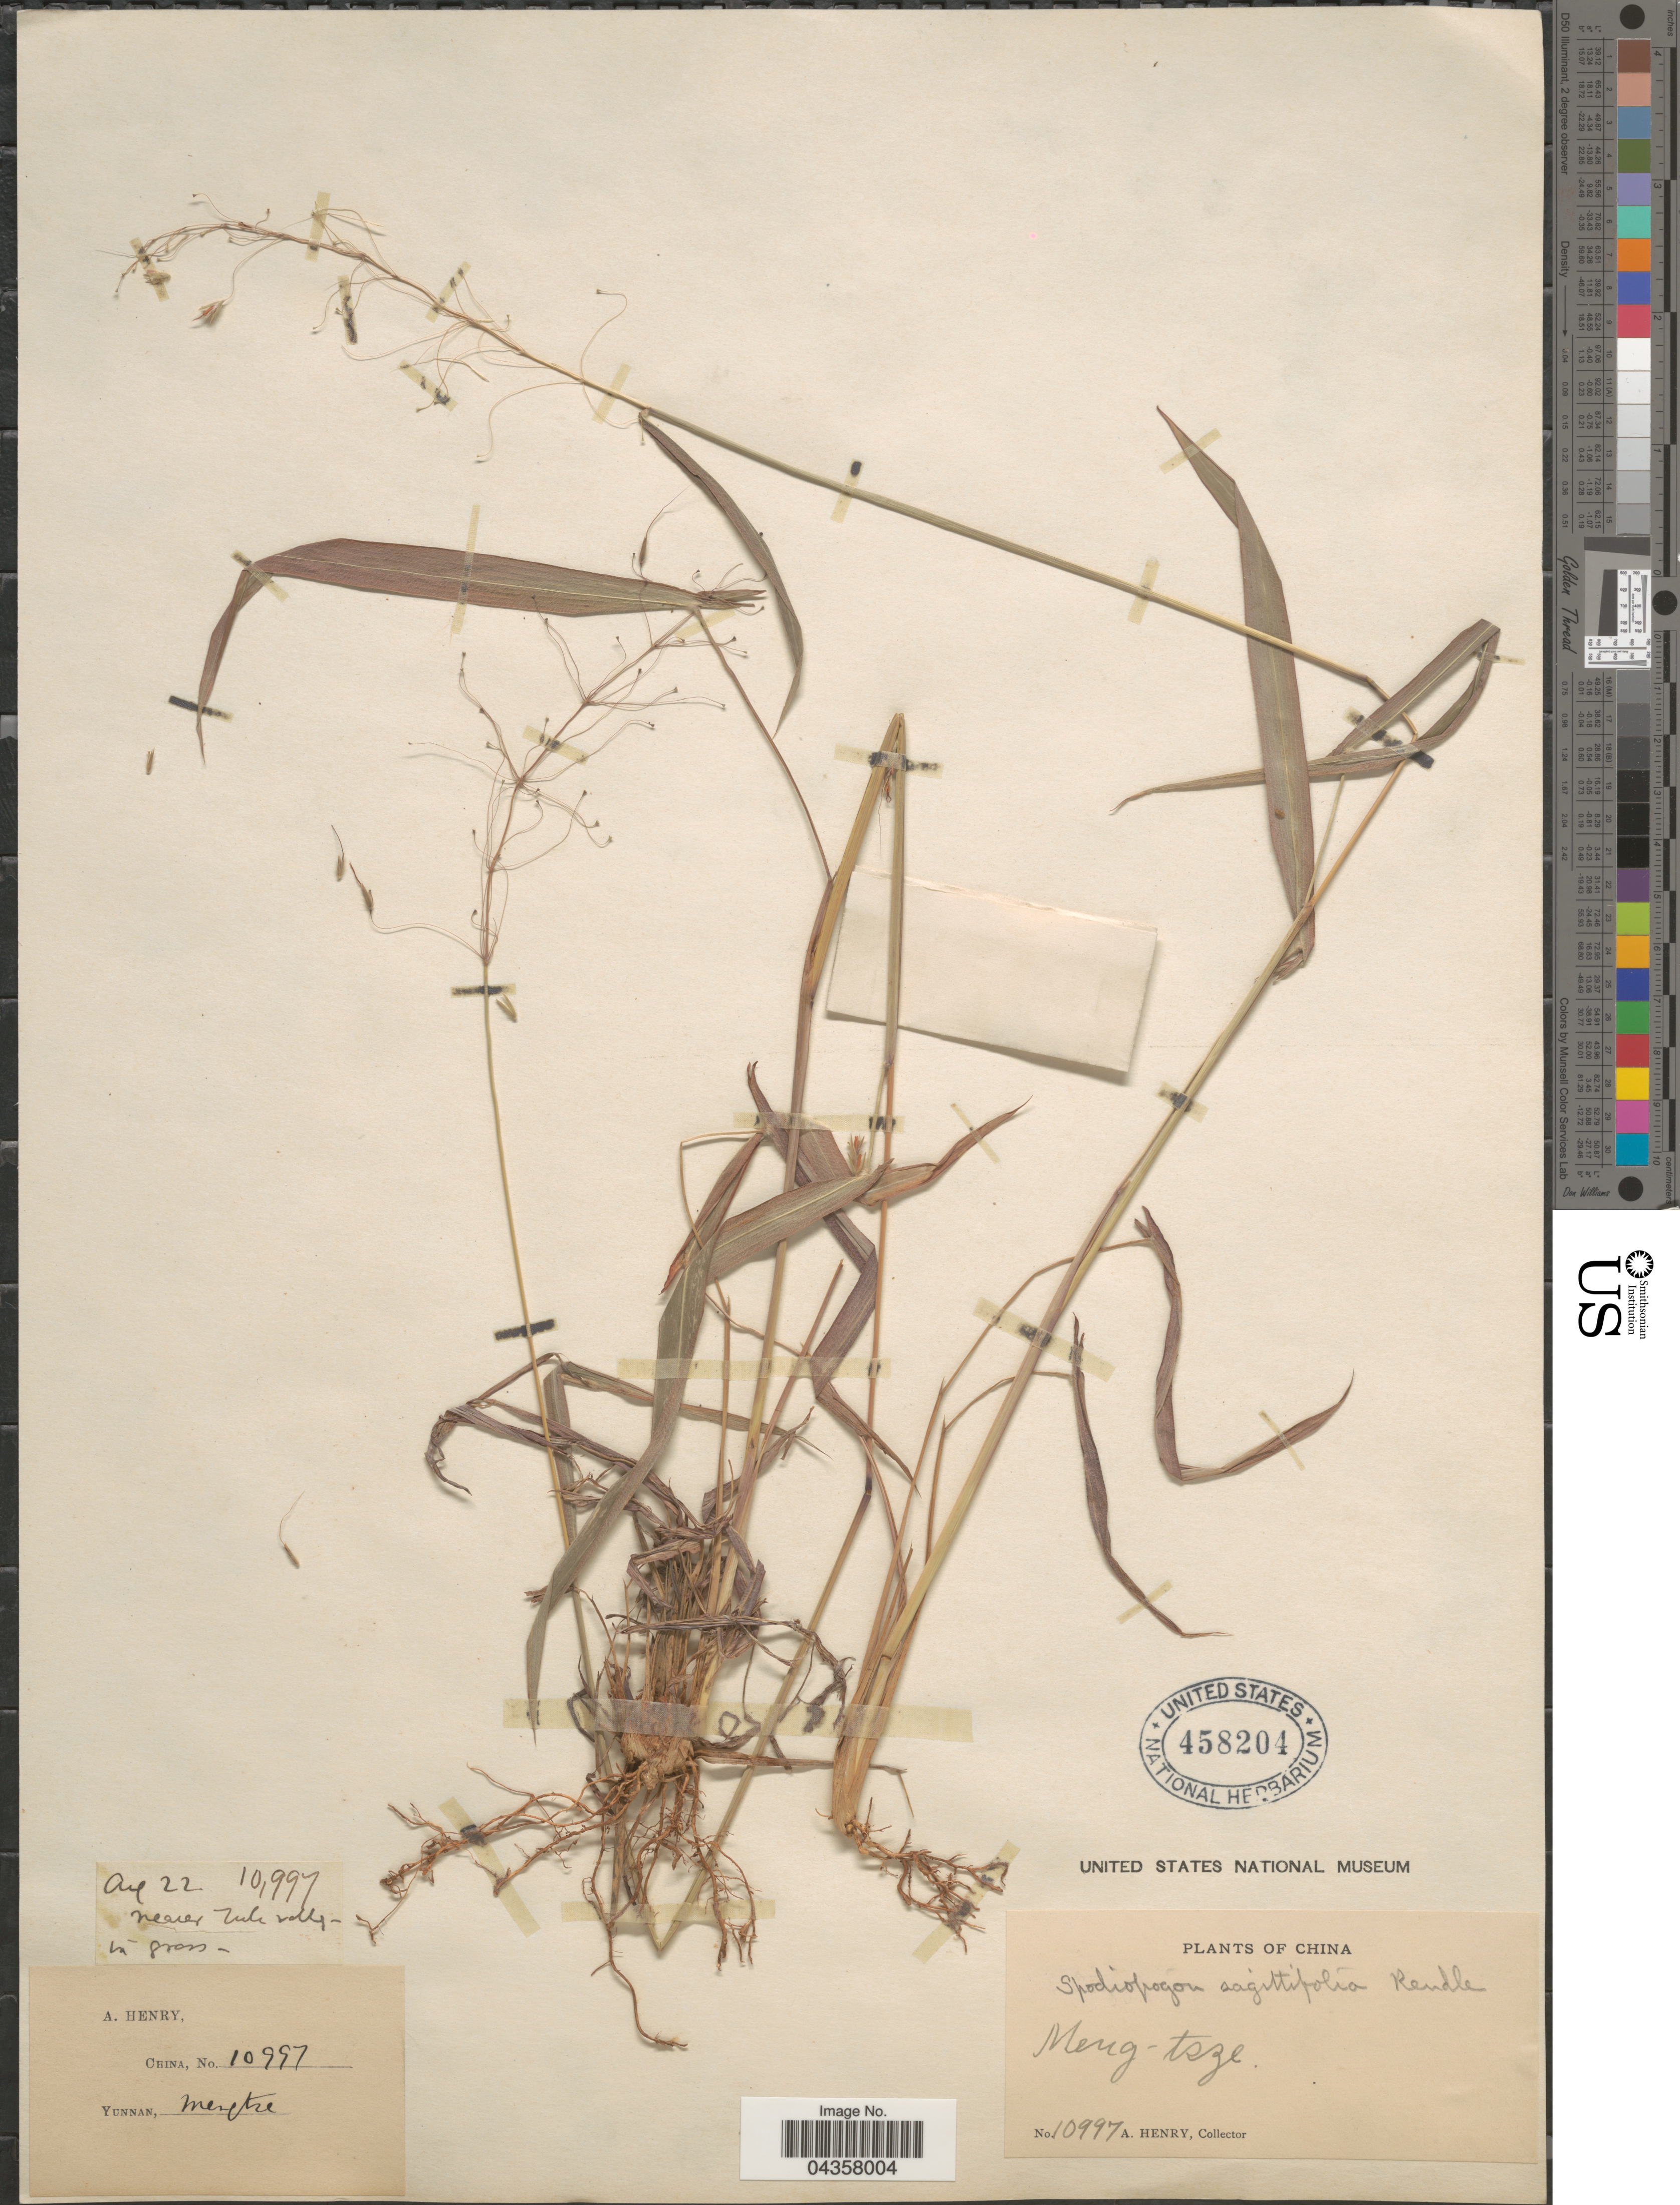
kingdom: Plantae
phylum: Tracheophyta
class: Liliopsida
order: Poales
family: Poaceae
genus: Spodiopogon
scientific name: Spodiopogon sagittifolius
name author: Rendle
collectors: A. Henry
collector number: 10997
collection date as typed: Transcribed d/m/y: /8/22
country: China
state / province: Yunnan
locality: Meng-tsze.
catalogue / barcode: US 458204